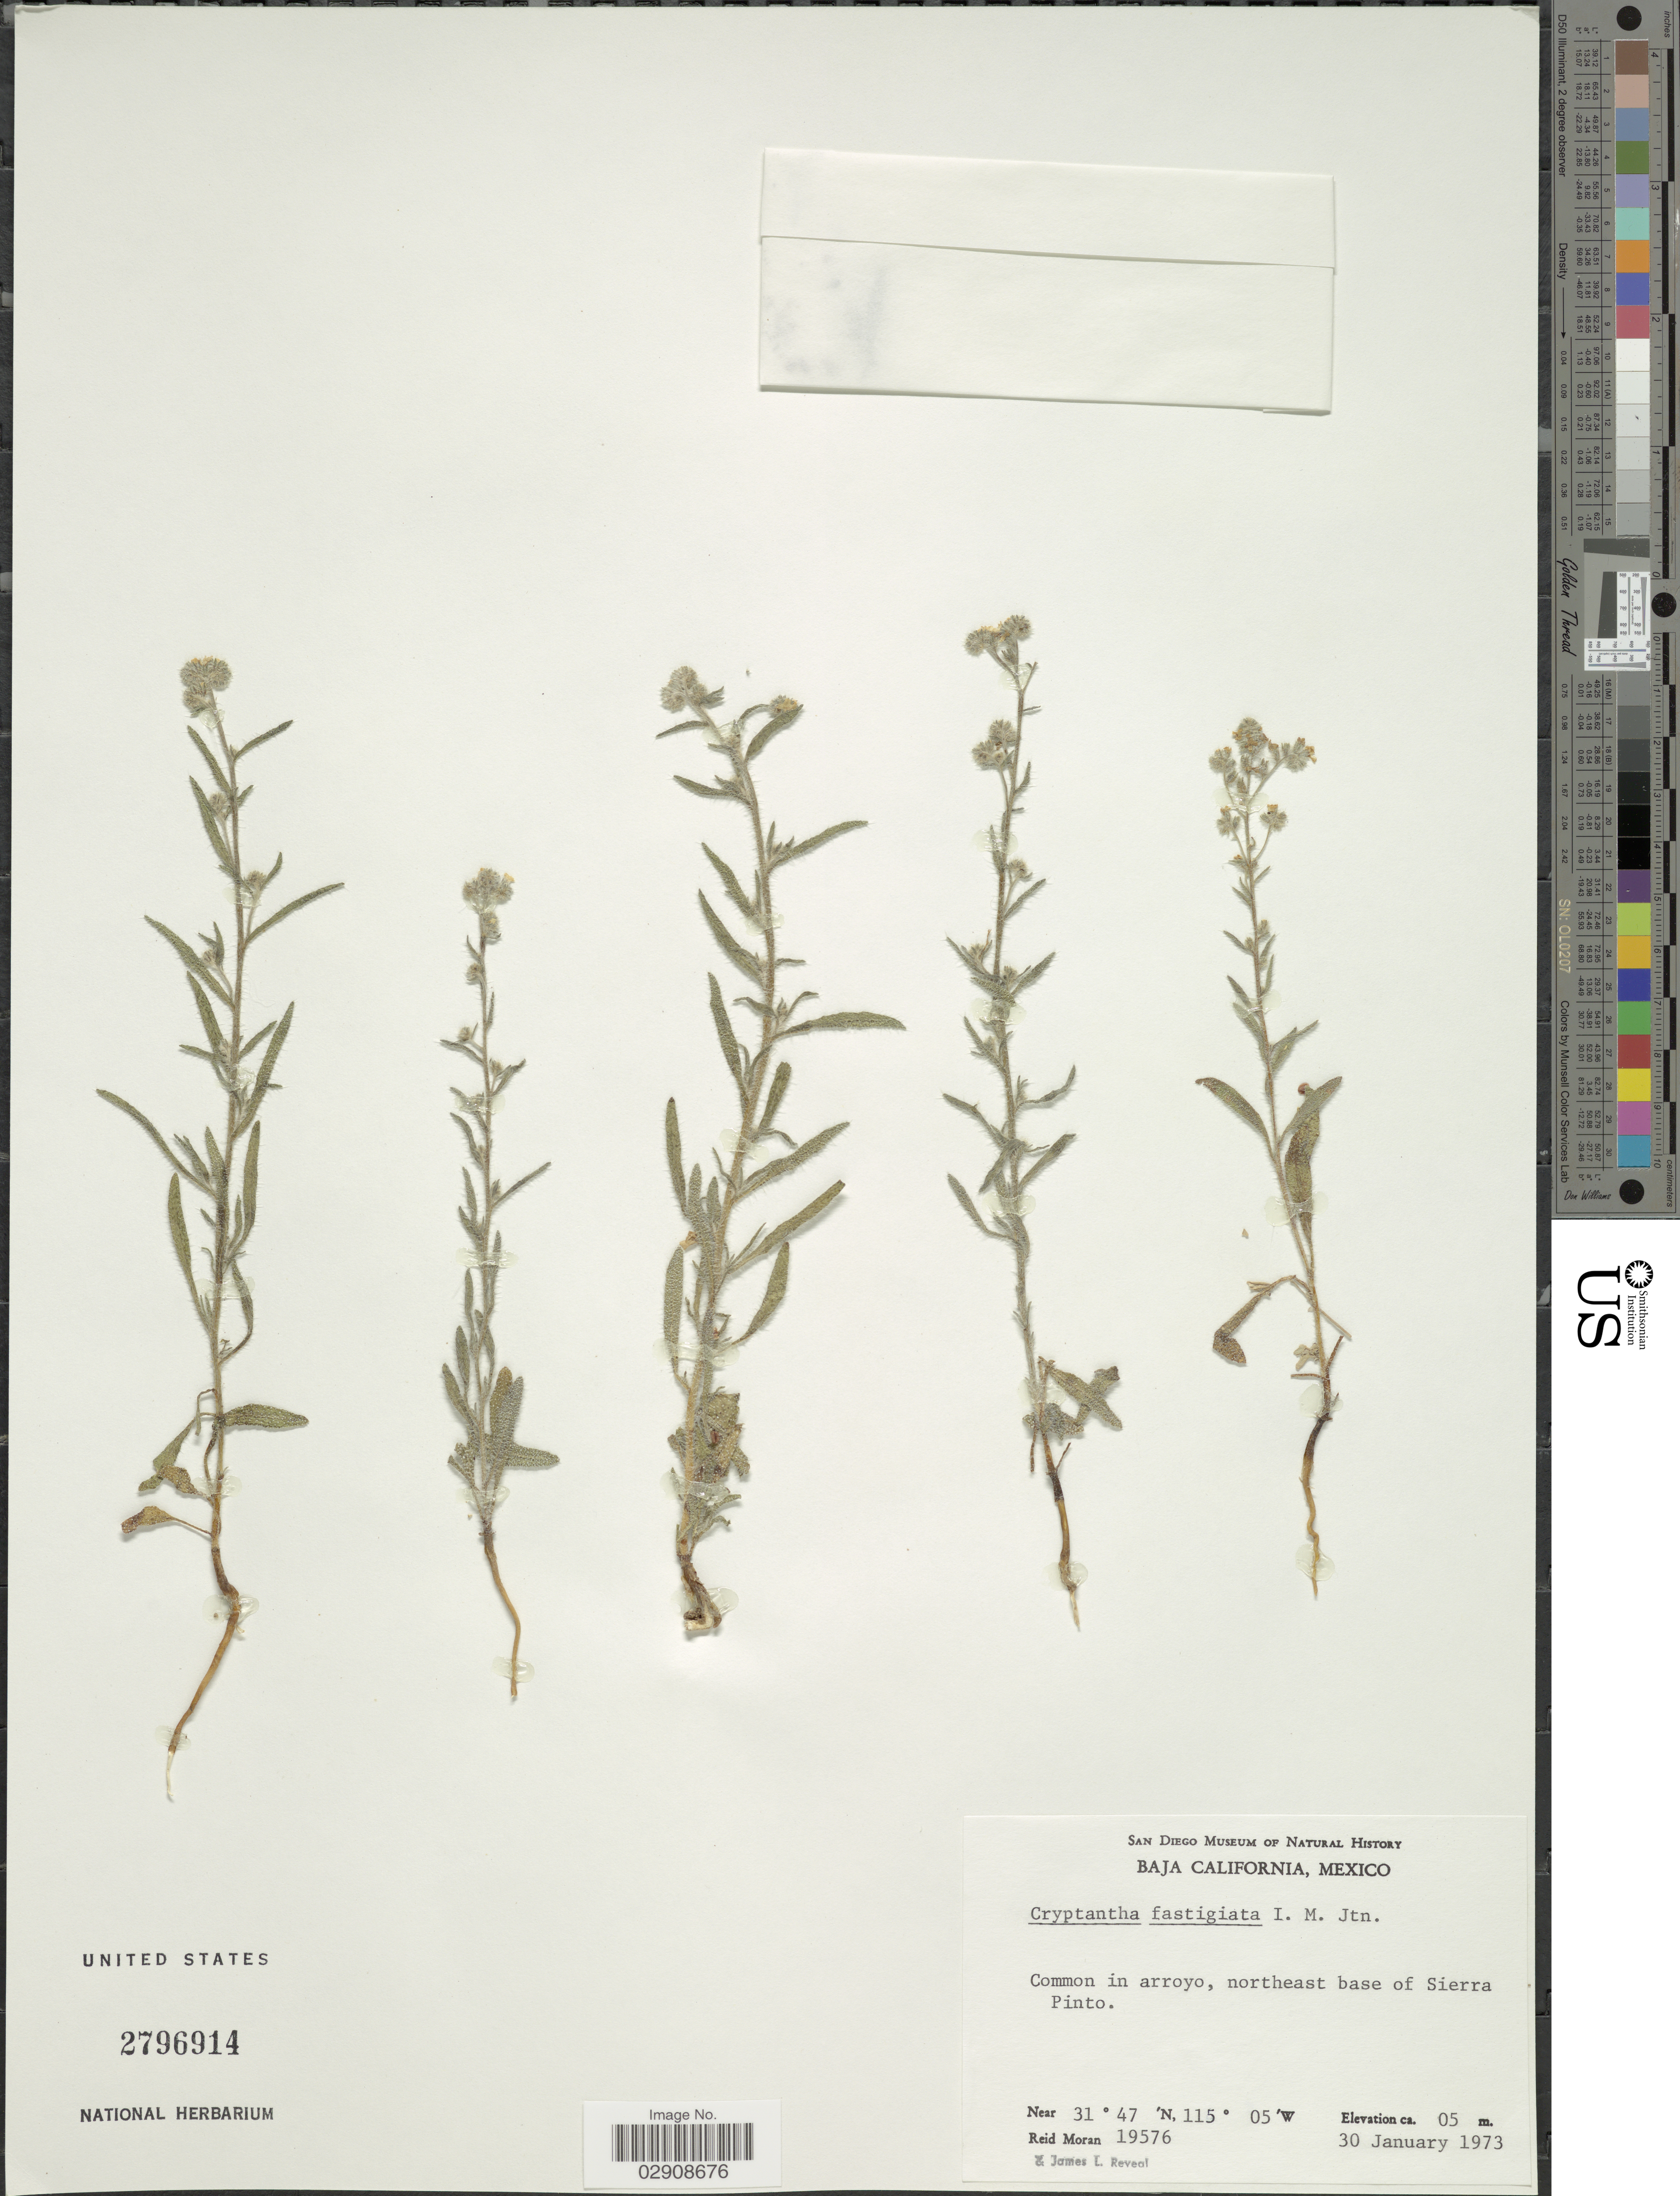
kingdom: Plantae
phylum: Tracheophyta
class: Magnoliopsida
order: Boraginales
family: Boraginaceae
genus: Cryptantha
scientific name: Cryptantha fastigiata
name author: I.M. Johnst.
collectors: R. V. Moran & J. L. Reveal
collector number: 19576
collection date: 1973-01-30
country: Mexico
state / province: Baja California Norte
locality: Common in arroyo, northeast base of Sierra Pinto.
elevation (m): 5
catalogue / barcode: US 2796914